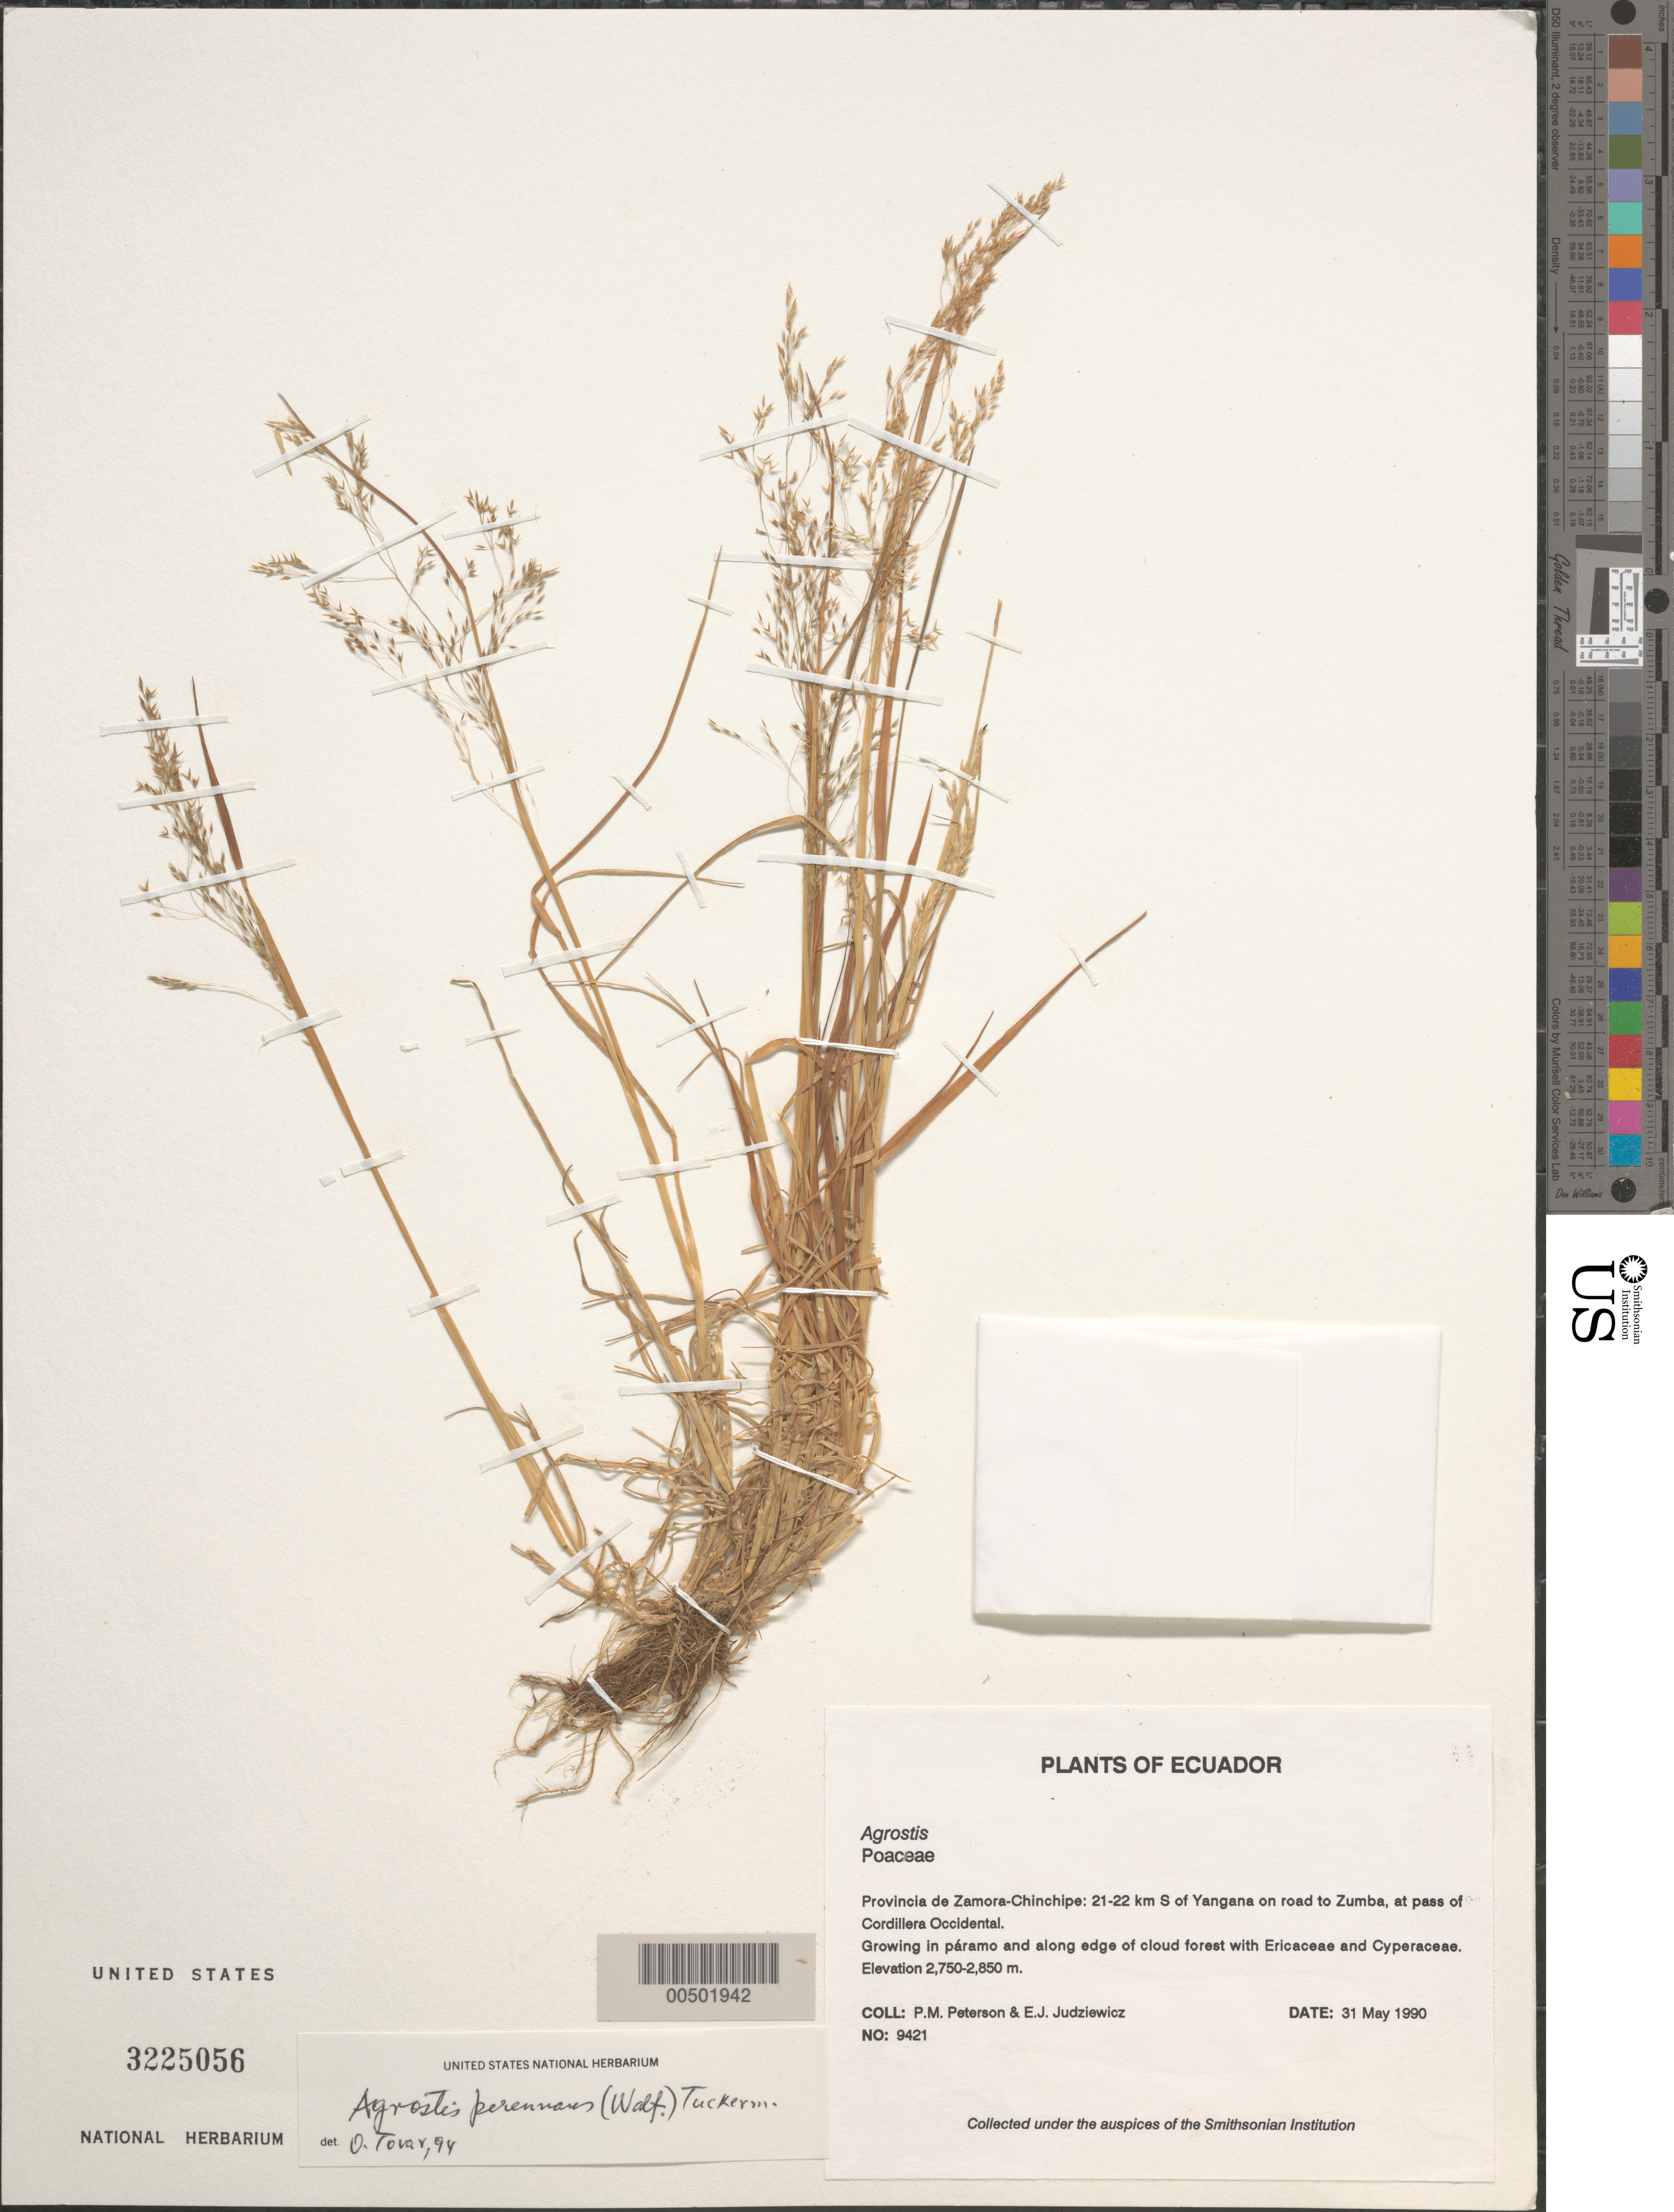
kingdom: Plantae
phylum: Tracheophyta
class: Liliopsida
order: Poales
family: Poaceae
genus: Agrostis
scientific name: Agrostis perennans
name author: (Walter) Tuck.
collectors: P. M. Peterson & E. J. Judziewicz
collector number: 9421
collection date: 1990-05-31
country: Ecuador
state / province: Zamora-Chinchipe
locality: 21-22 km S of Yangana on road to Zumba, at pass of Cordillera Occidental. In páramo and along edge of cloud forest.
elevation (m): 2750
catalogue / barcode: US 3225056